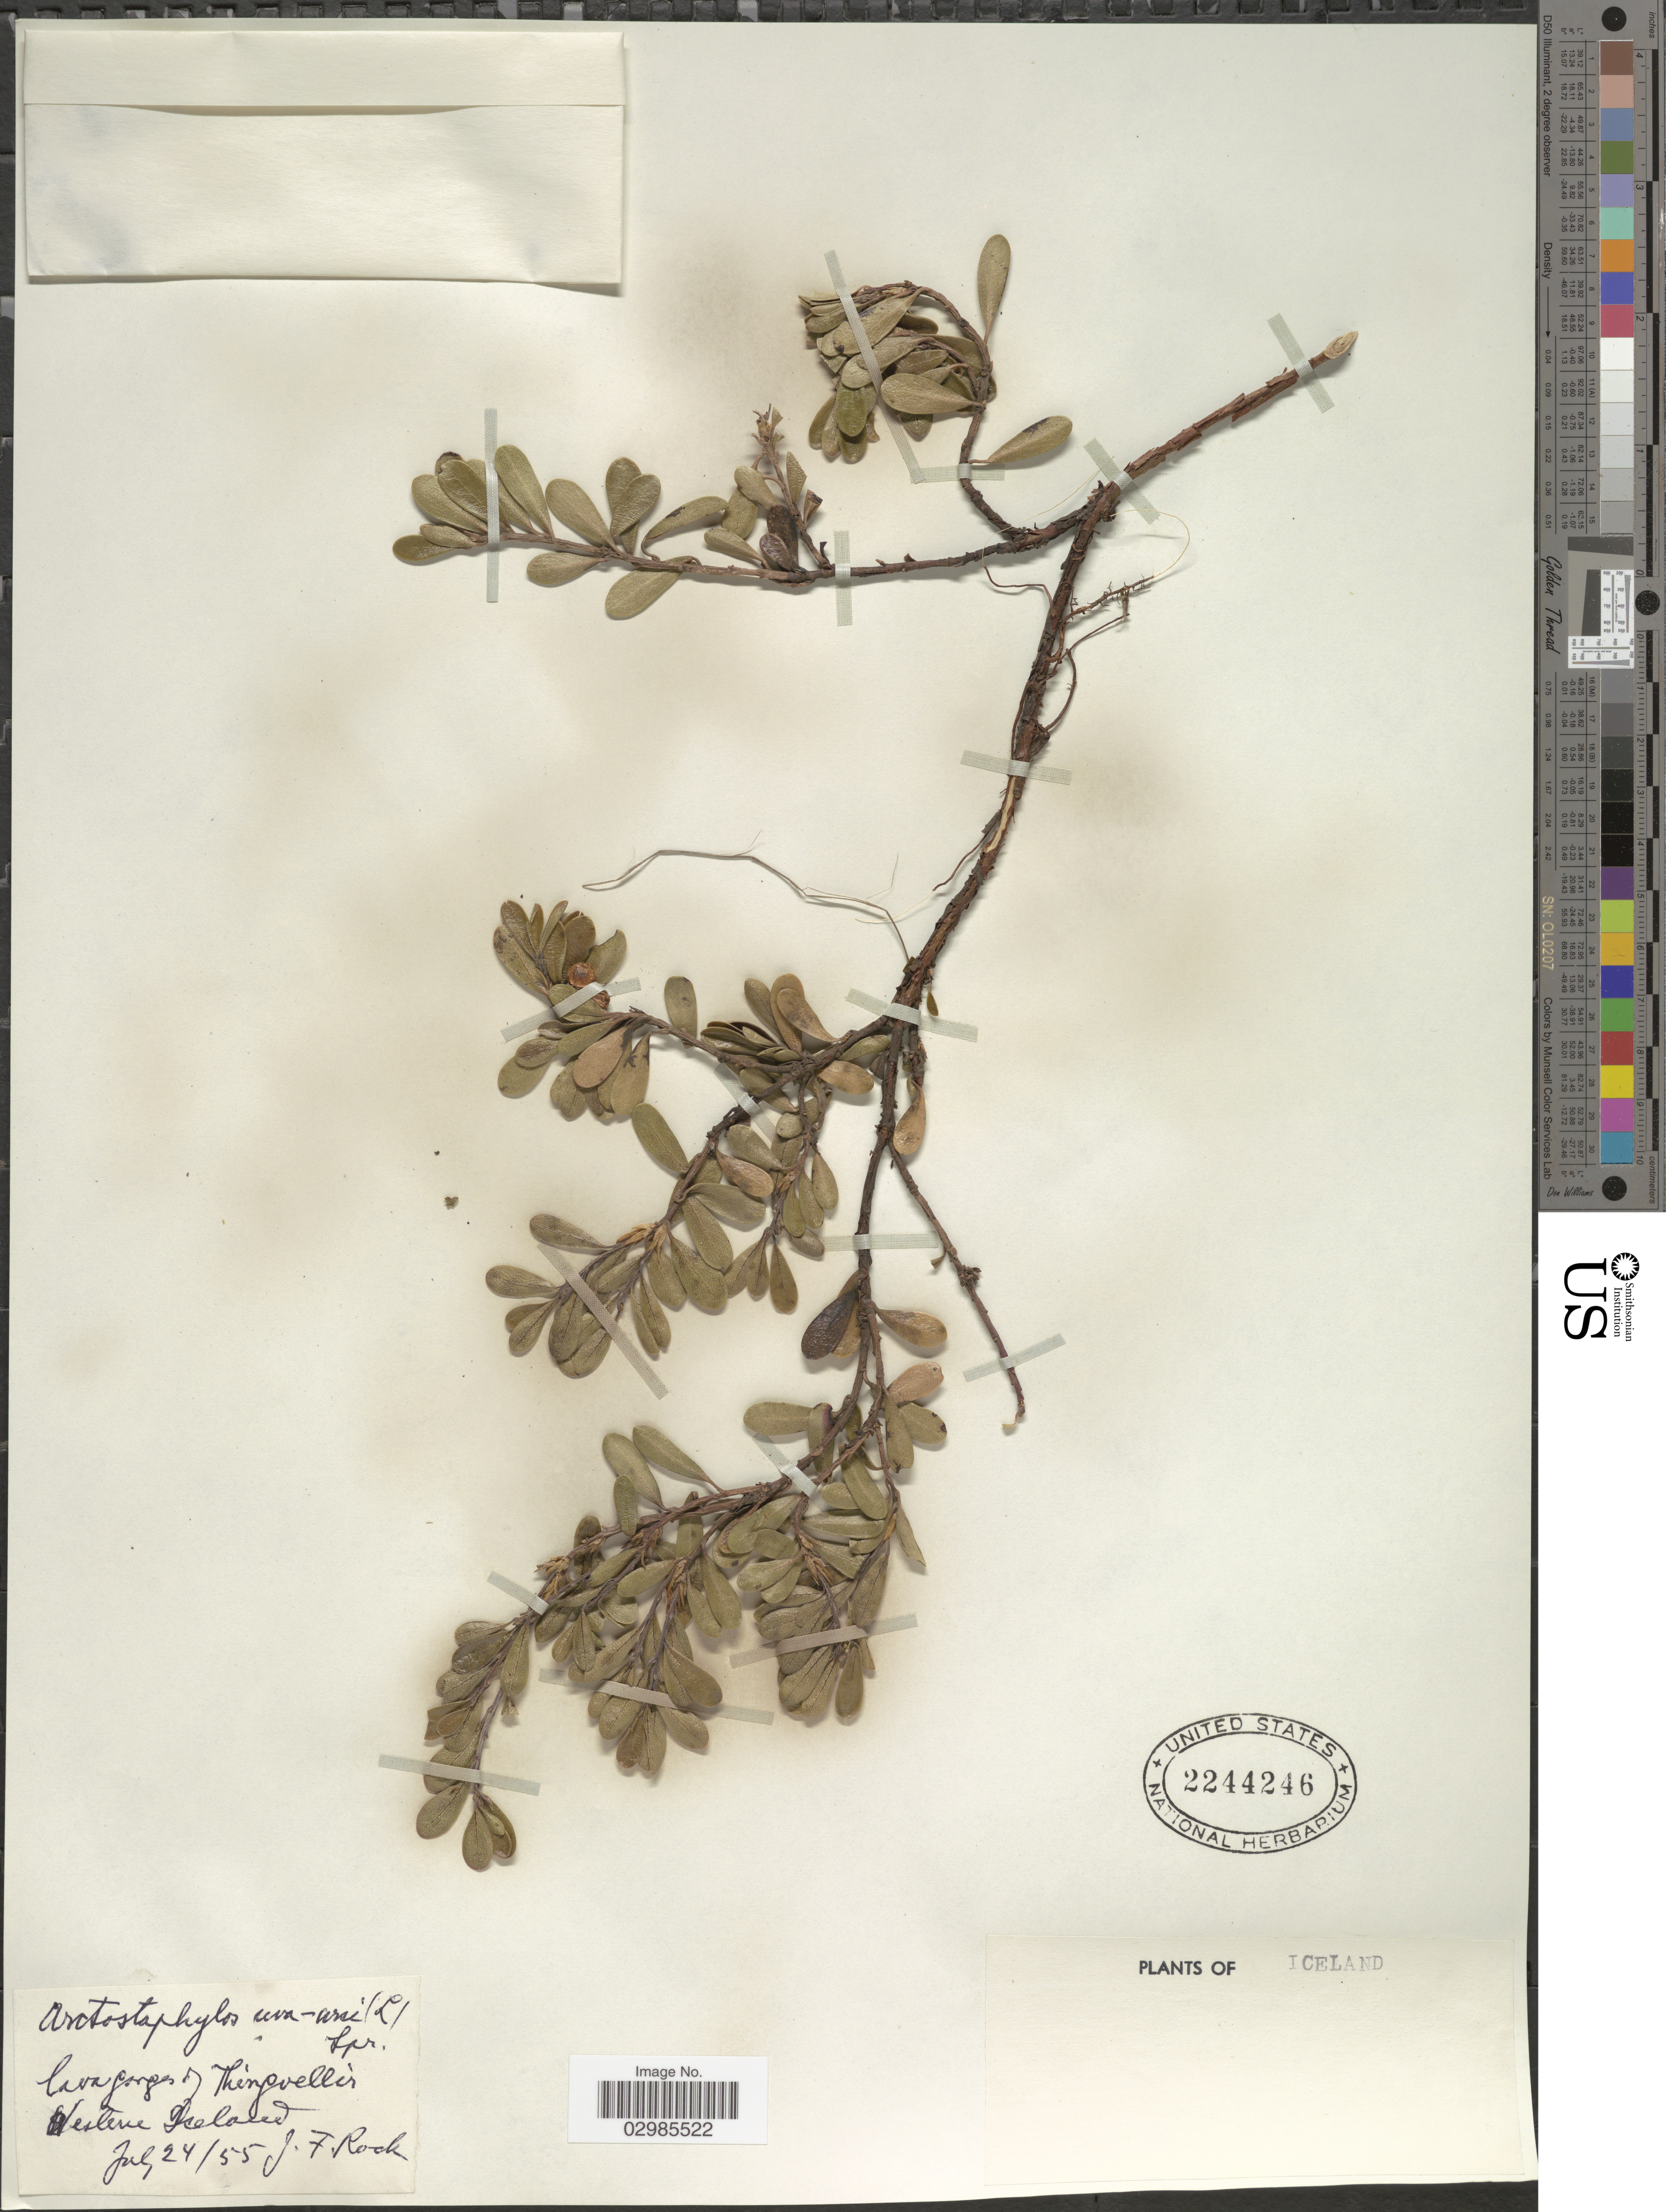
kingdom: Plantae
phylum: Tracheophyta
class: Magnoliopsida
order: Ericales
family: Ericaceae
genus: Arctostaphylos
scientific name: Arctostaphylos uva-ursi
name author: (L.) Spreng.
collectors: J. Rock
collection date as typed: Transcribed d/m/y: 24/7/55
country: Iceland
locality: Vestere Iceland.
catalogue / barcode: US 2244246